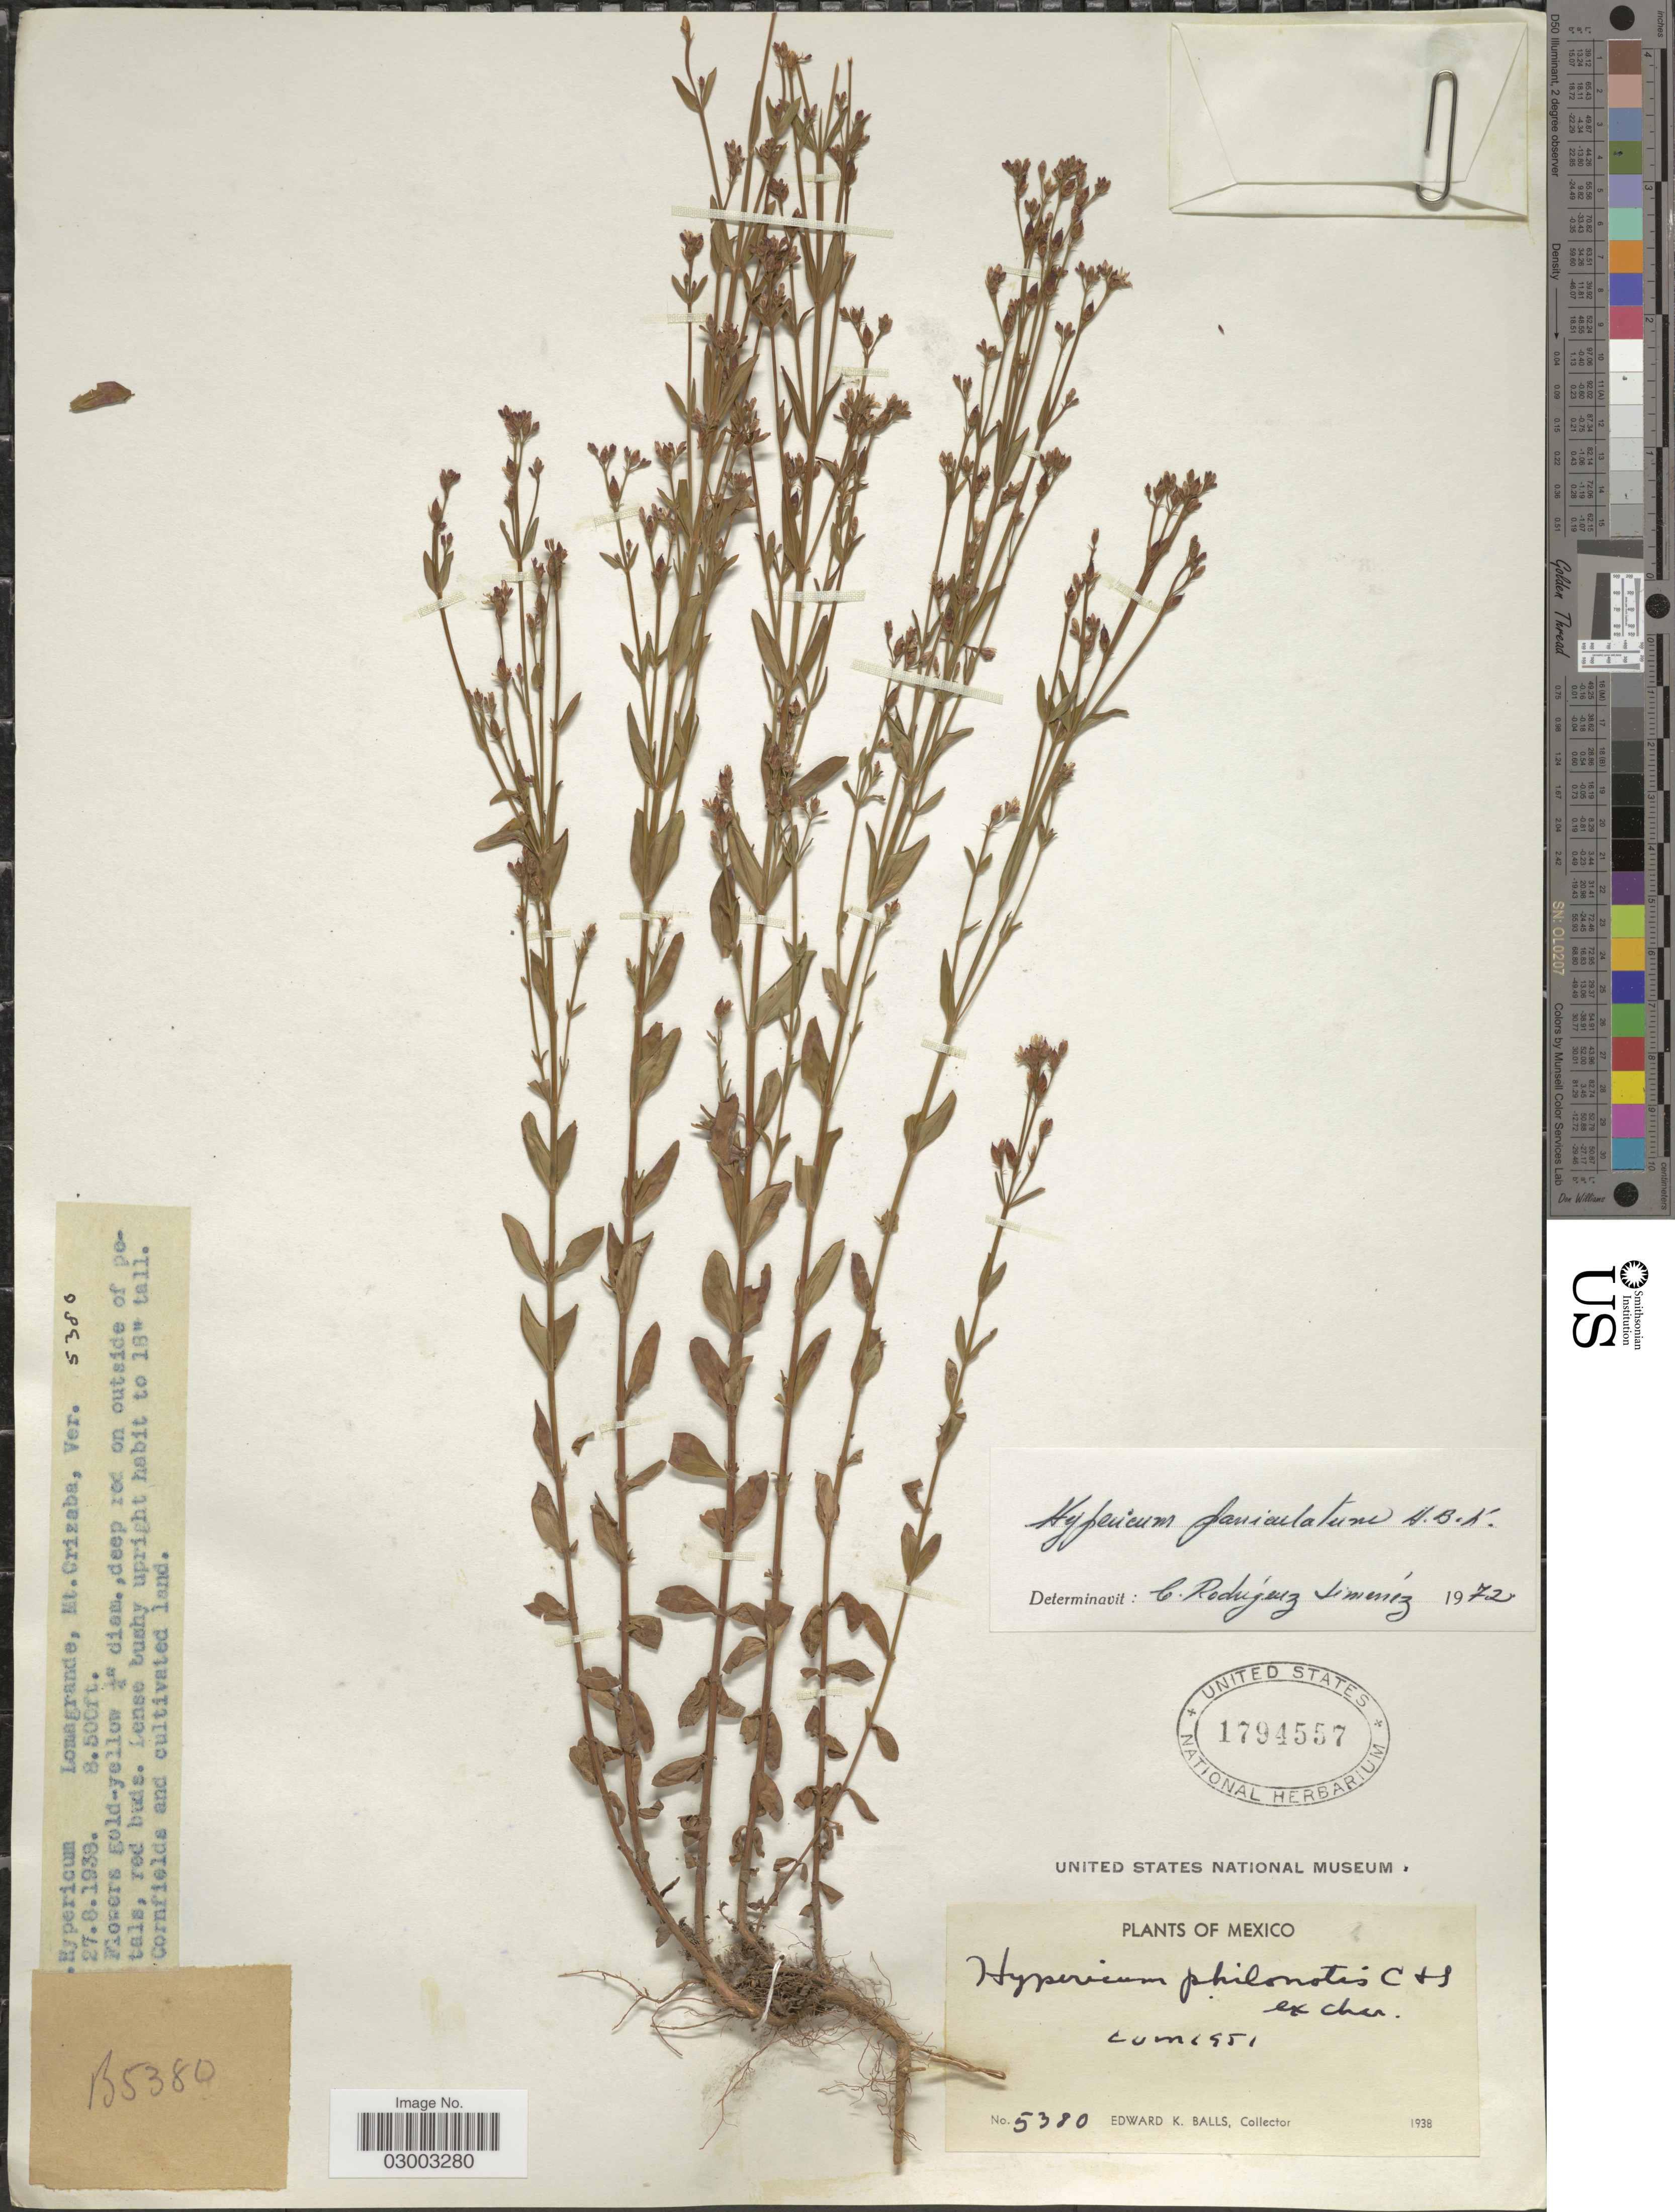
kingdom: Plantae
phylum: Tracheophyta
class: Magnoliopsida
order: Malpighiales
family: Hypericaceae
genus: Hypericum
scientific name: Hypericum philonotis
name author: Schltdl. & Cham.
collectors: E. K. Balls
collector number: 5380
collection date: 1938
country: Mexico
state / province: Veracruz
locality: Lomagrande, Mt. Orizaba, Ver.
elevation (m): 2591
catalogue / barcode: US 1794557